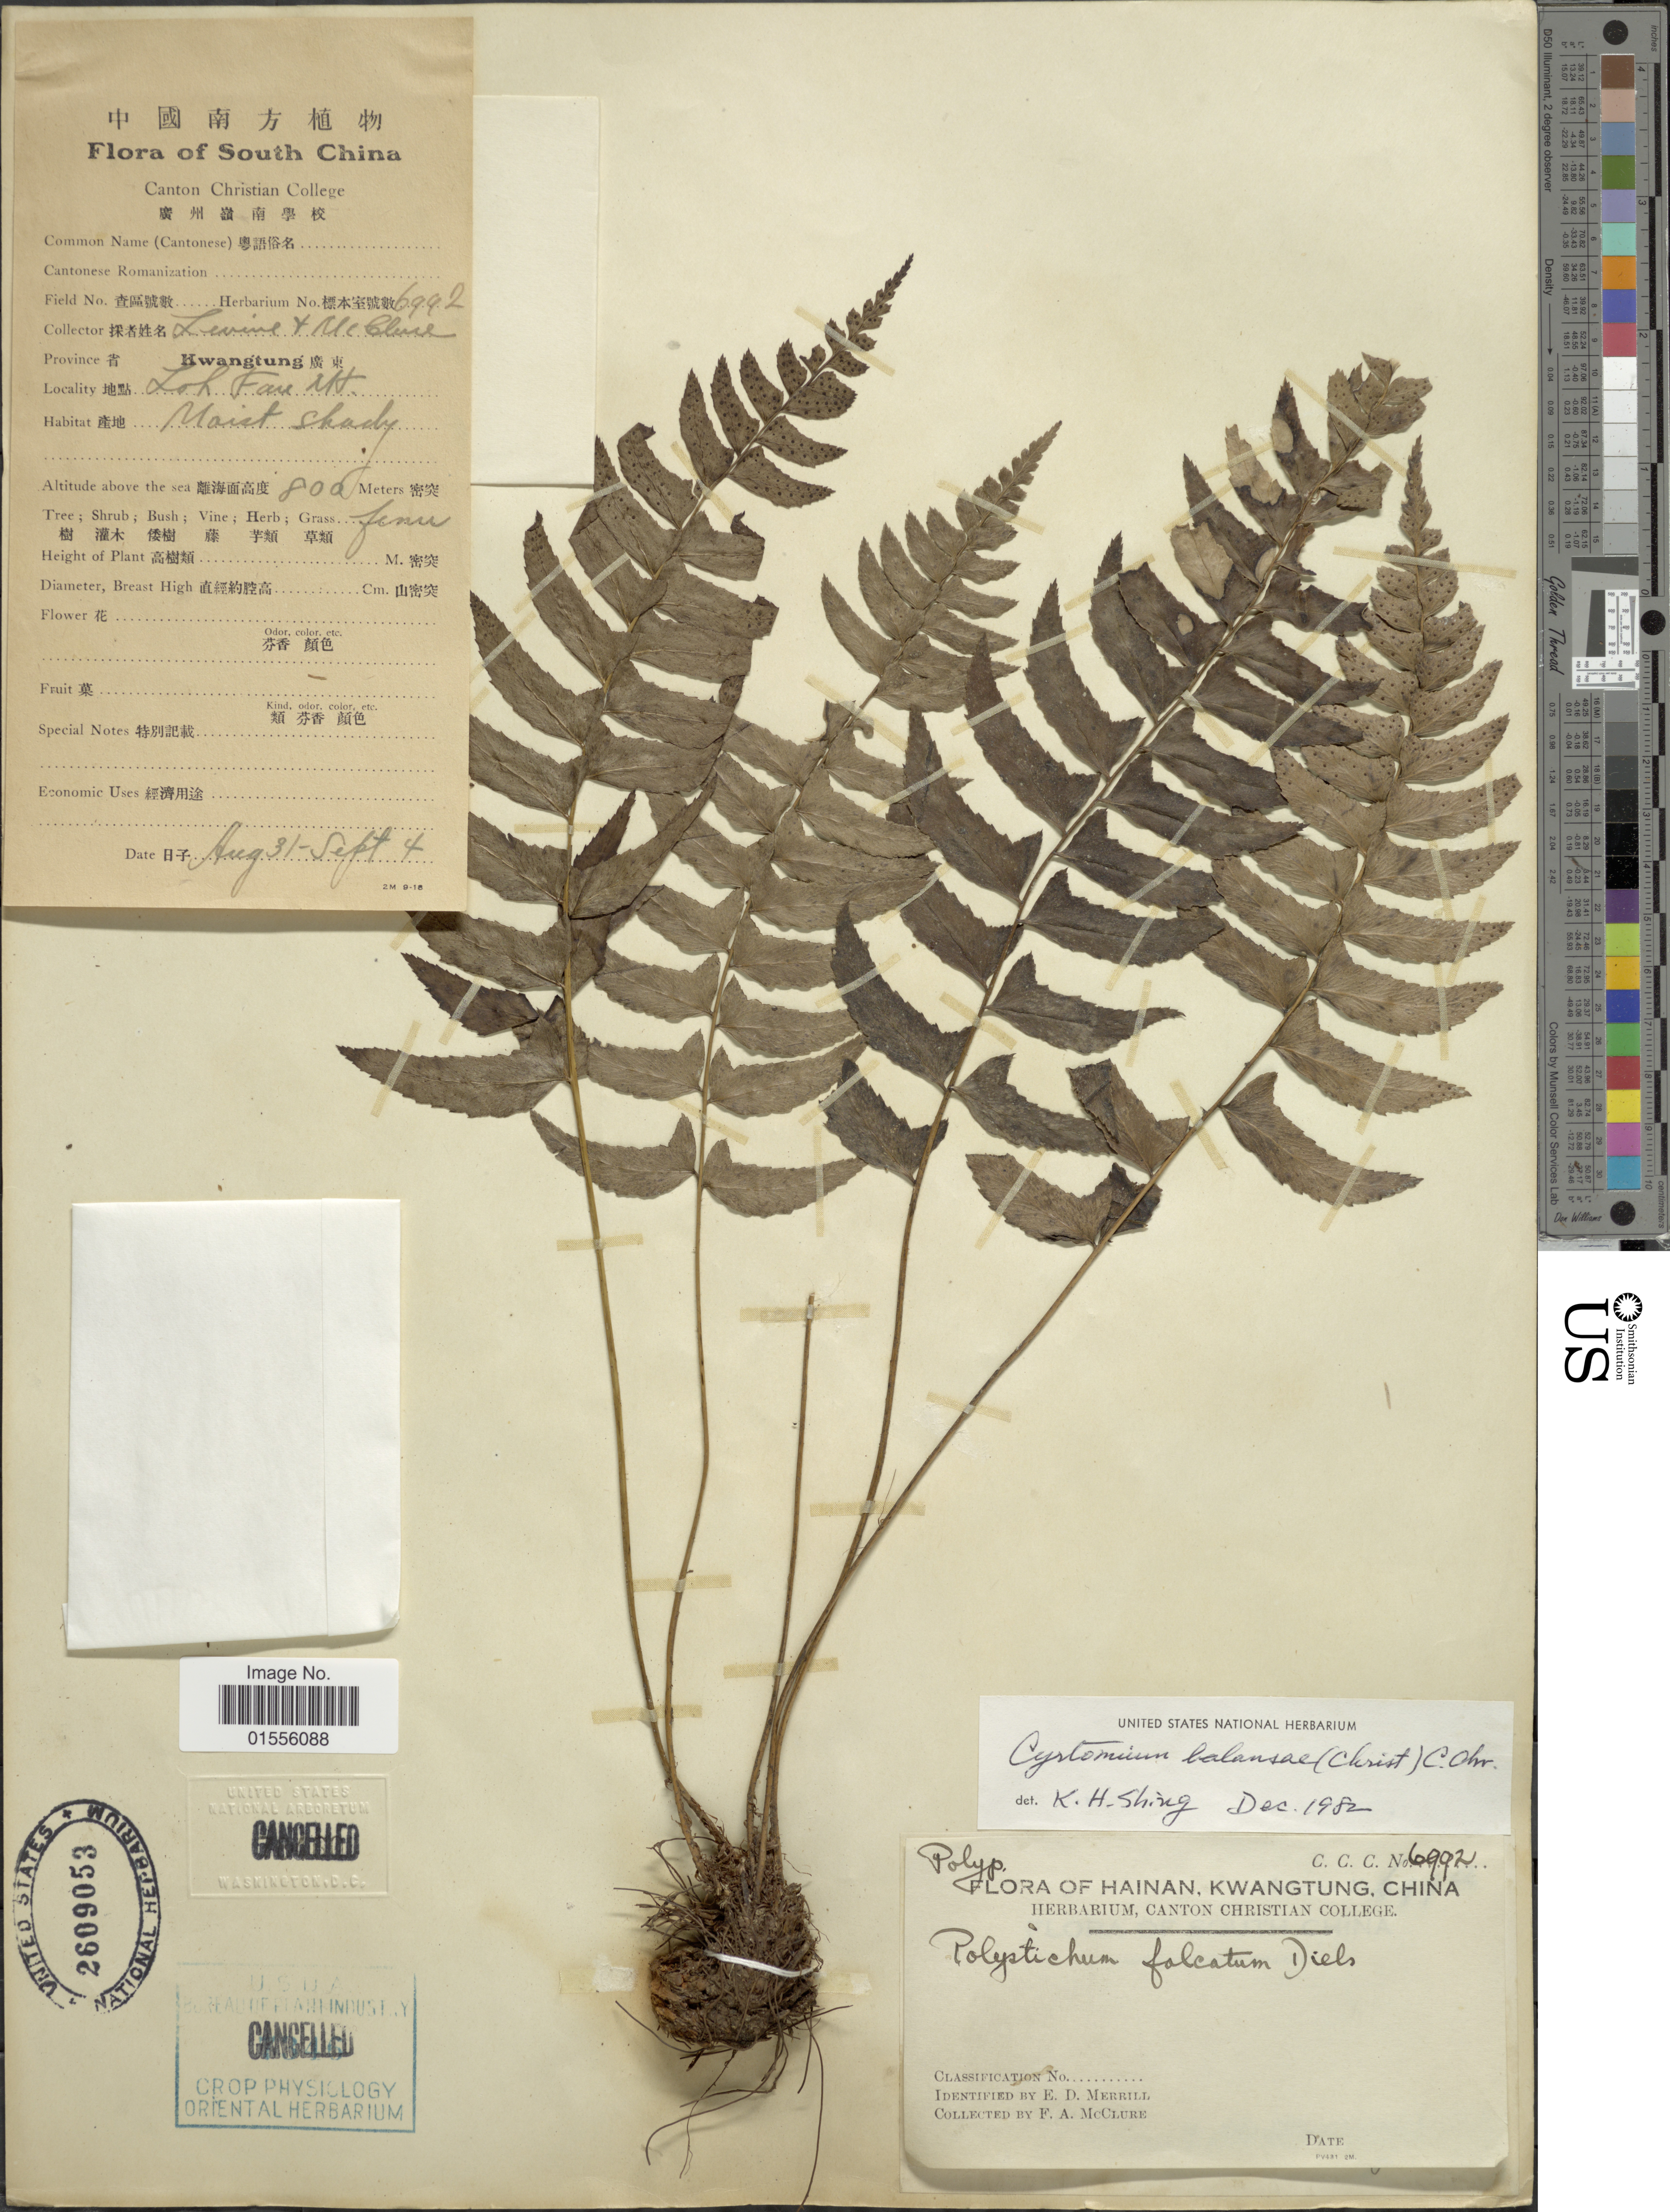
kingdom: Plantae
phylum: Tracheophyta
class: Polypodiopsida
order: Polypodiales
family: Dryopteridaceae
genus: Cyrtomium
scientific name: Cyrtomium balansae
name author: (Christ) C. Chr.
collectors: -. Levine & McClure, --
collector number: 6992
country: China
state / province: Guangdong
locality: South China, Kwangtung, Loh Fau Mt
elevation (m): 800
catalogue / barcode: US 2609053